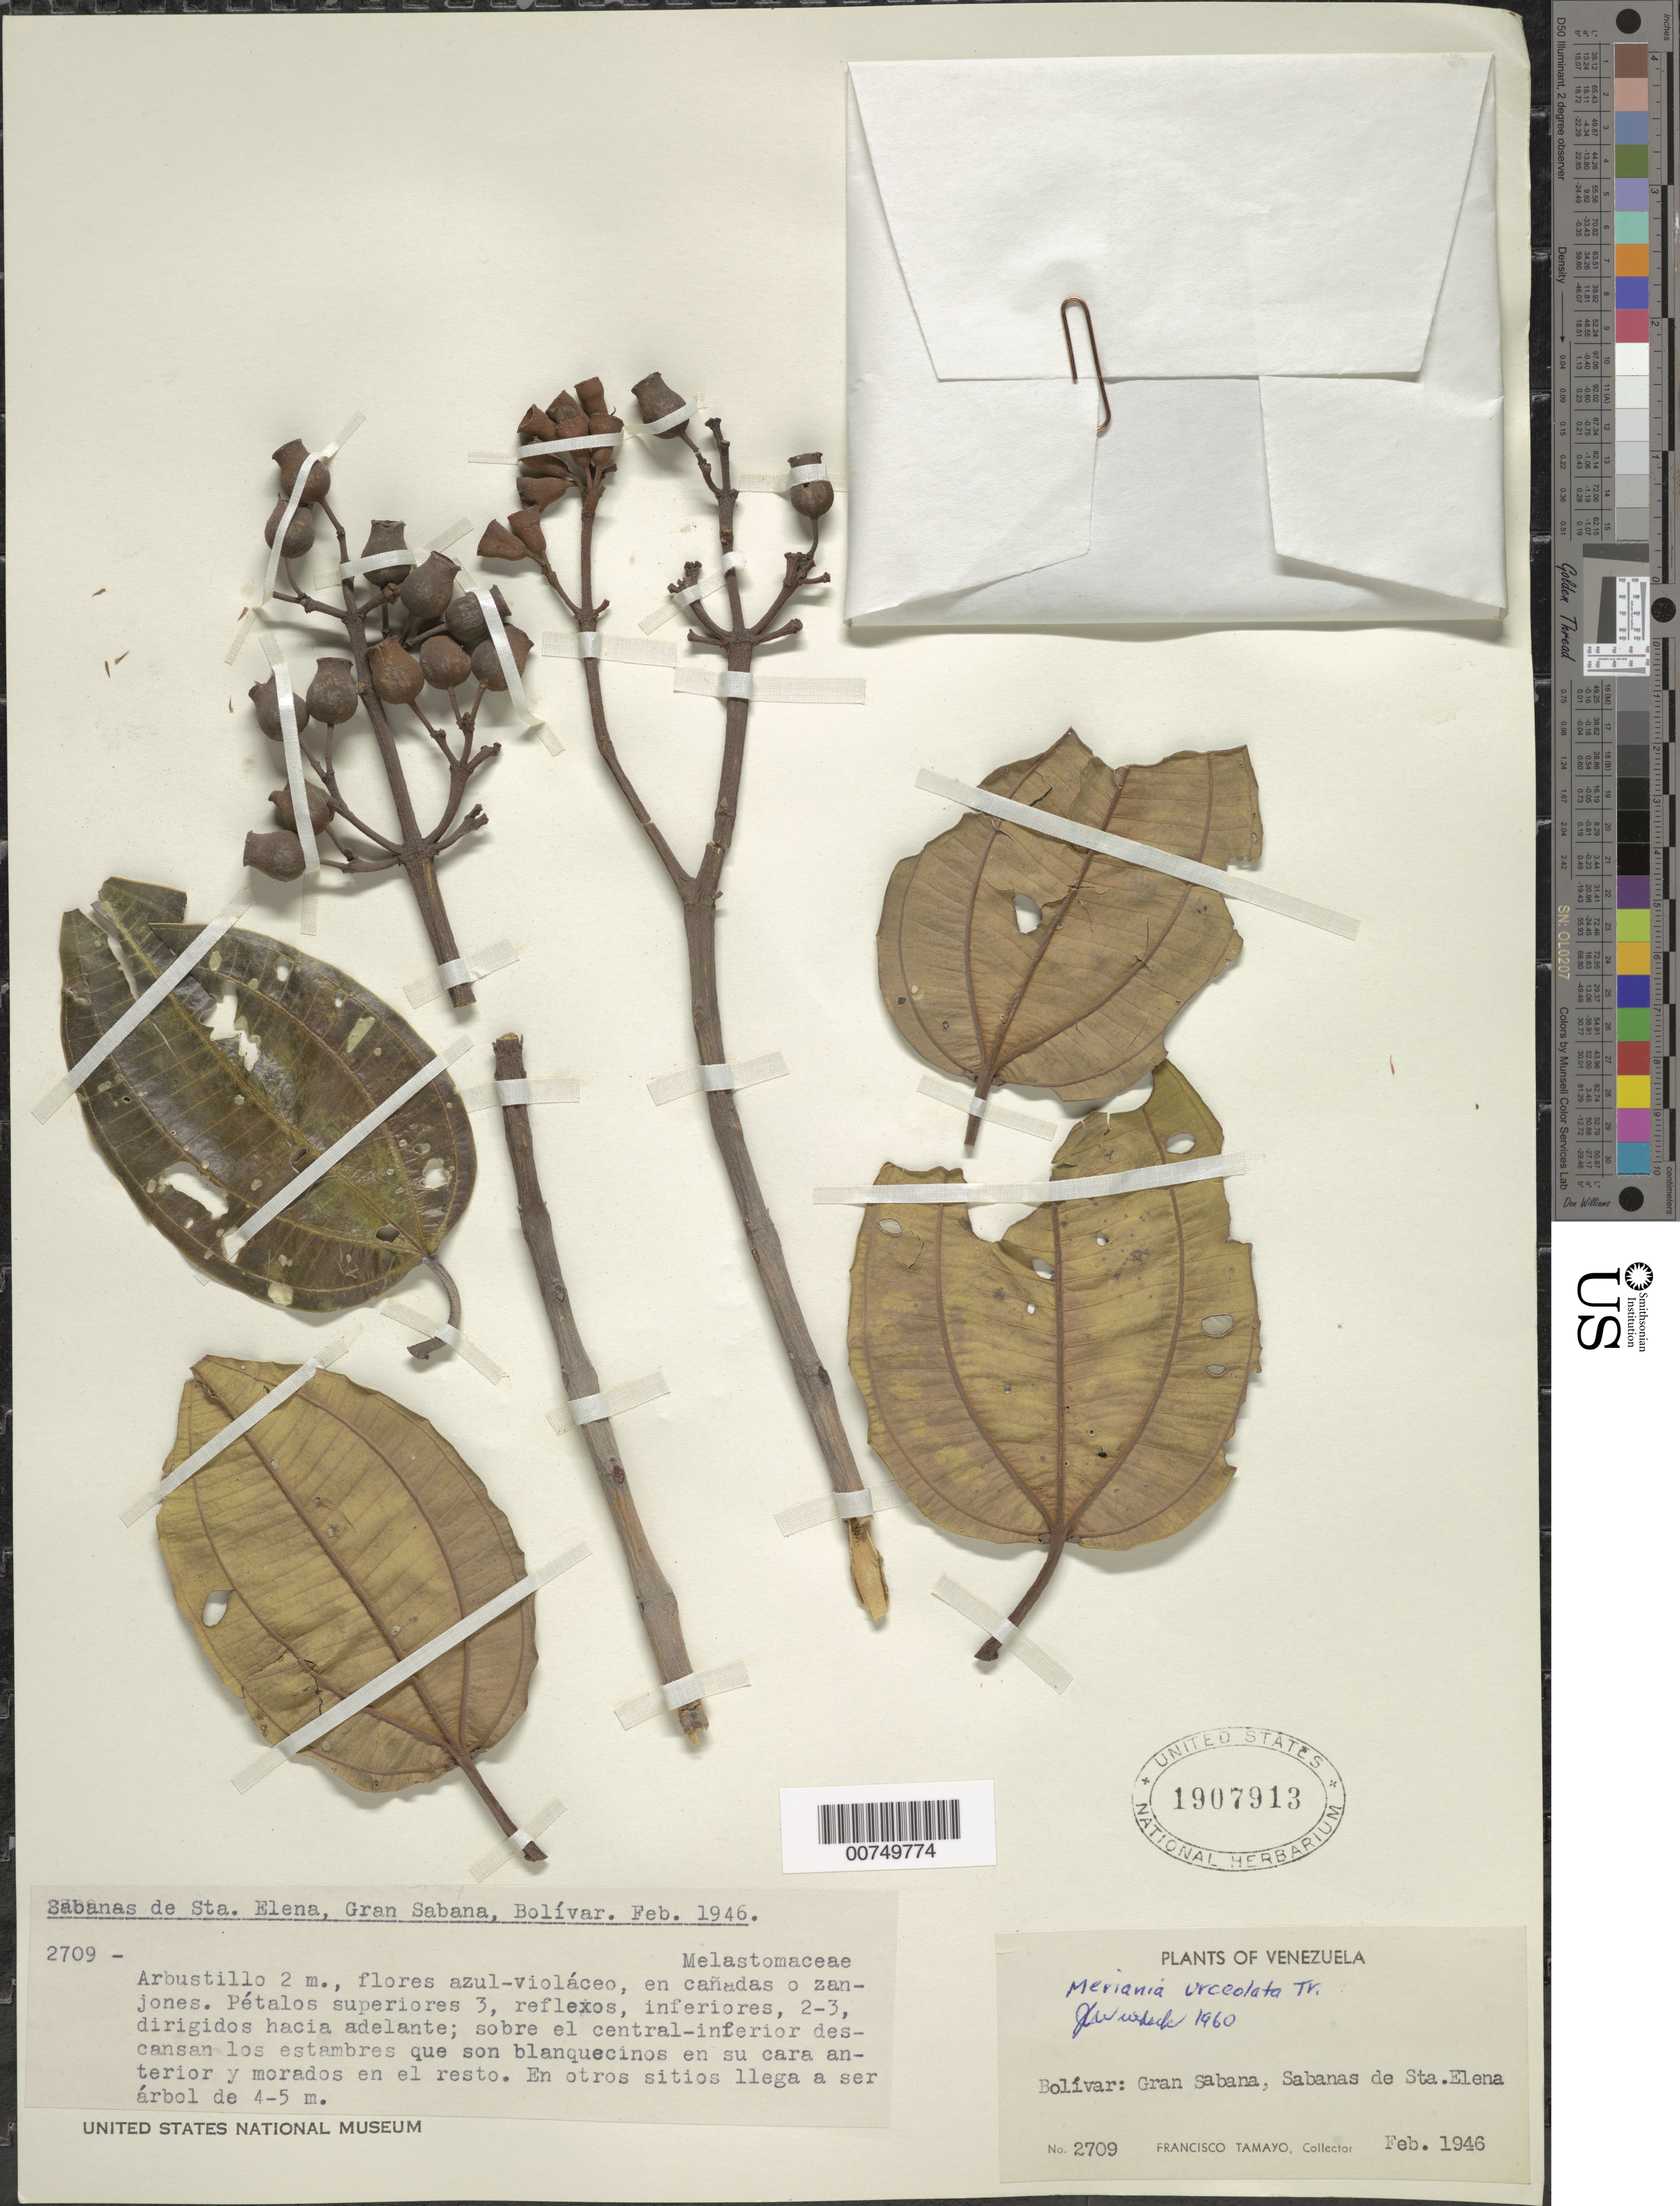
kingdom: Plantae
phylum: Tracheophyta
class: Magnoliopsida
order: Myrtales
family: Melastomataceae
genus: Meriania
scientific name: Meriania urceolata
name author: Triana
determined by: Wurdack, John J., (US), US (UNITED STATES)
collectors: F. Tamayo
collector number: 2709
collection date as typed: Feb-46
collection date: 1946-02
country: Venezuela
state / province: Bolívar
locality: Gran Sabana, Sta. Elena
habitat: Savanna; en otros sitios llega a ser arbol de 4-5 m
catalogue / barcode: US 1907913